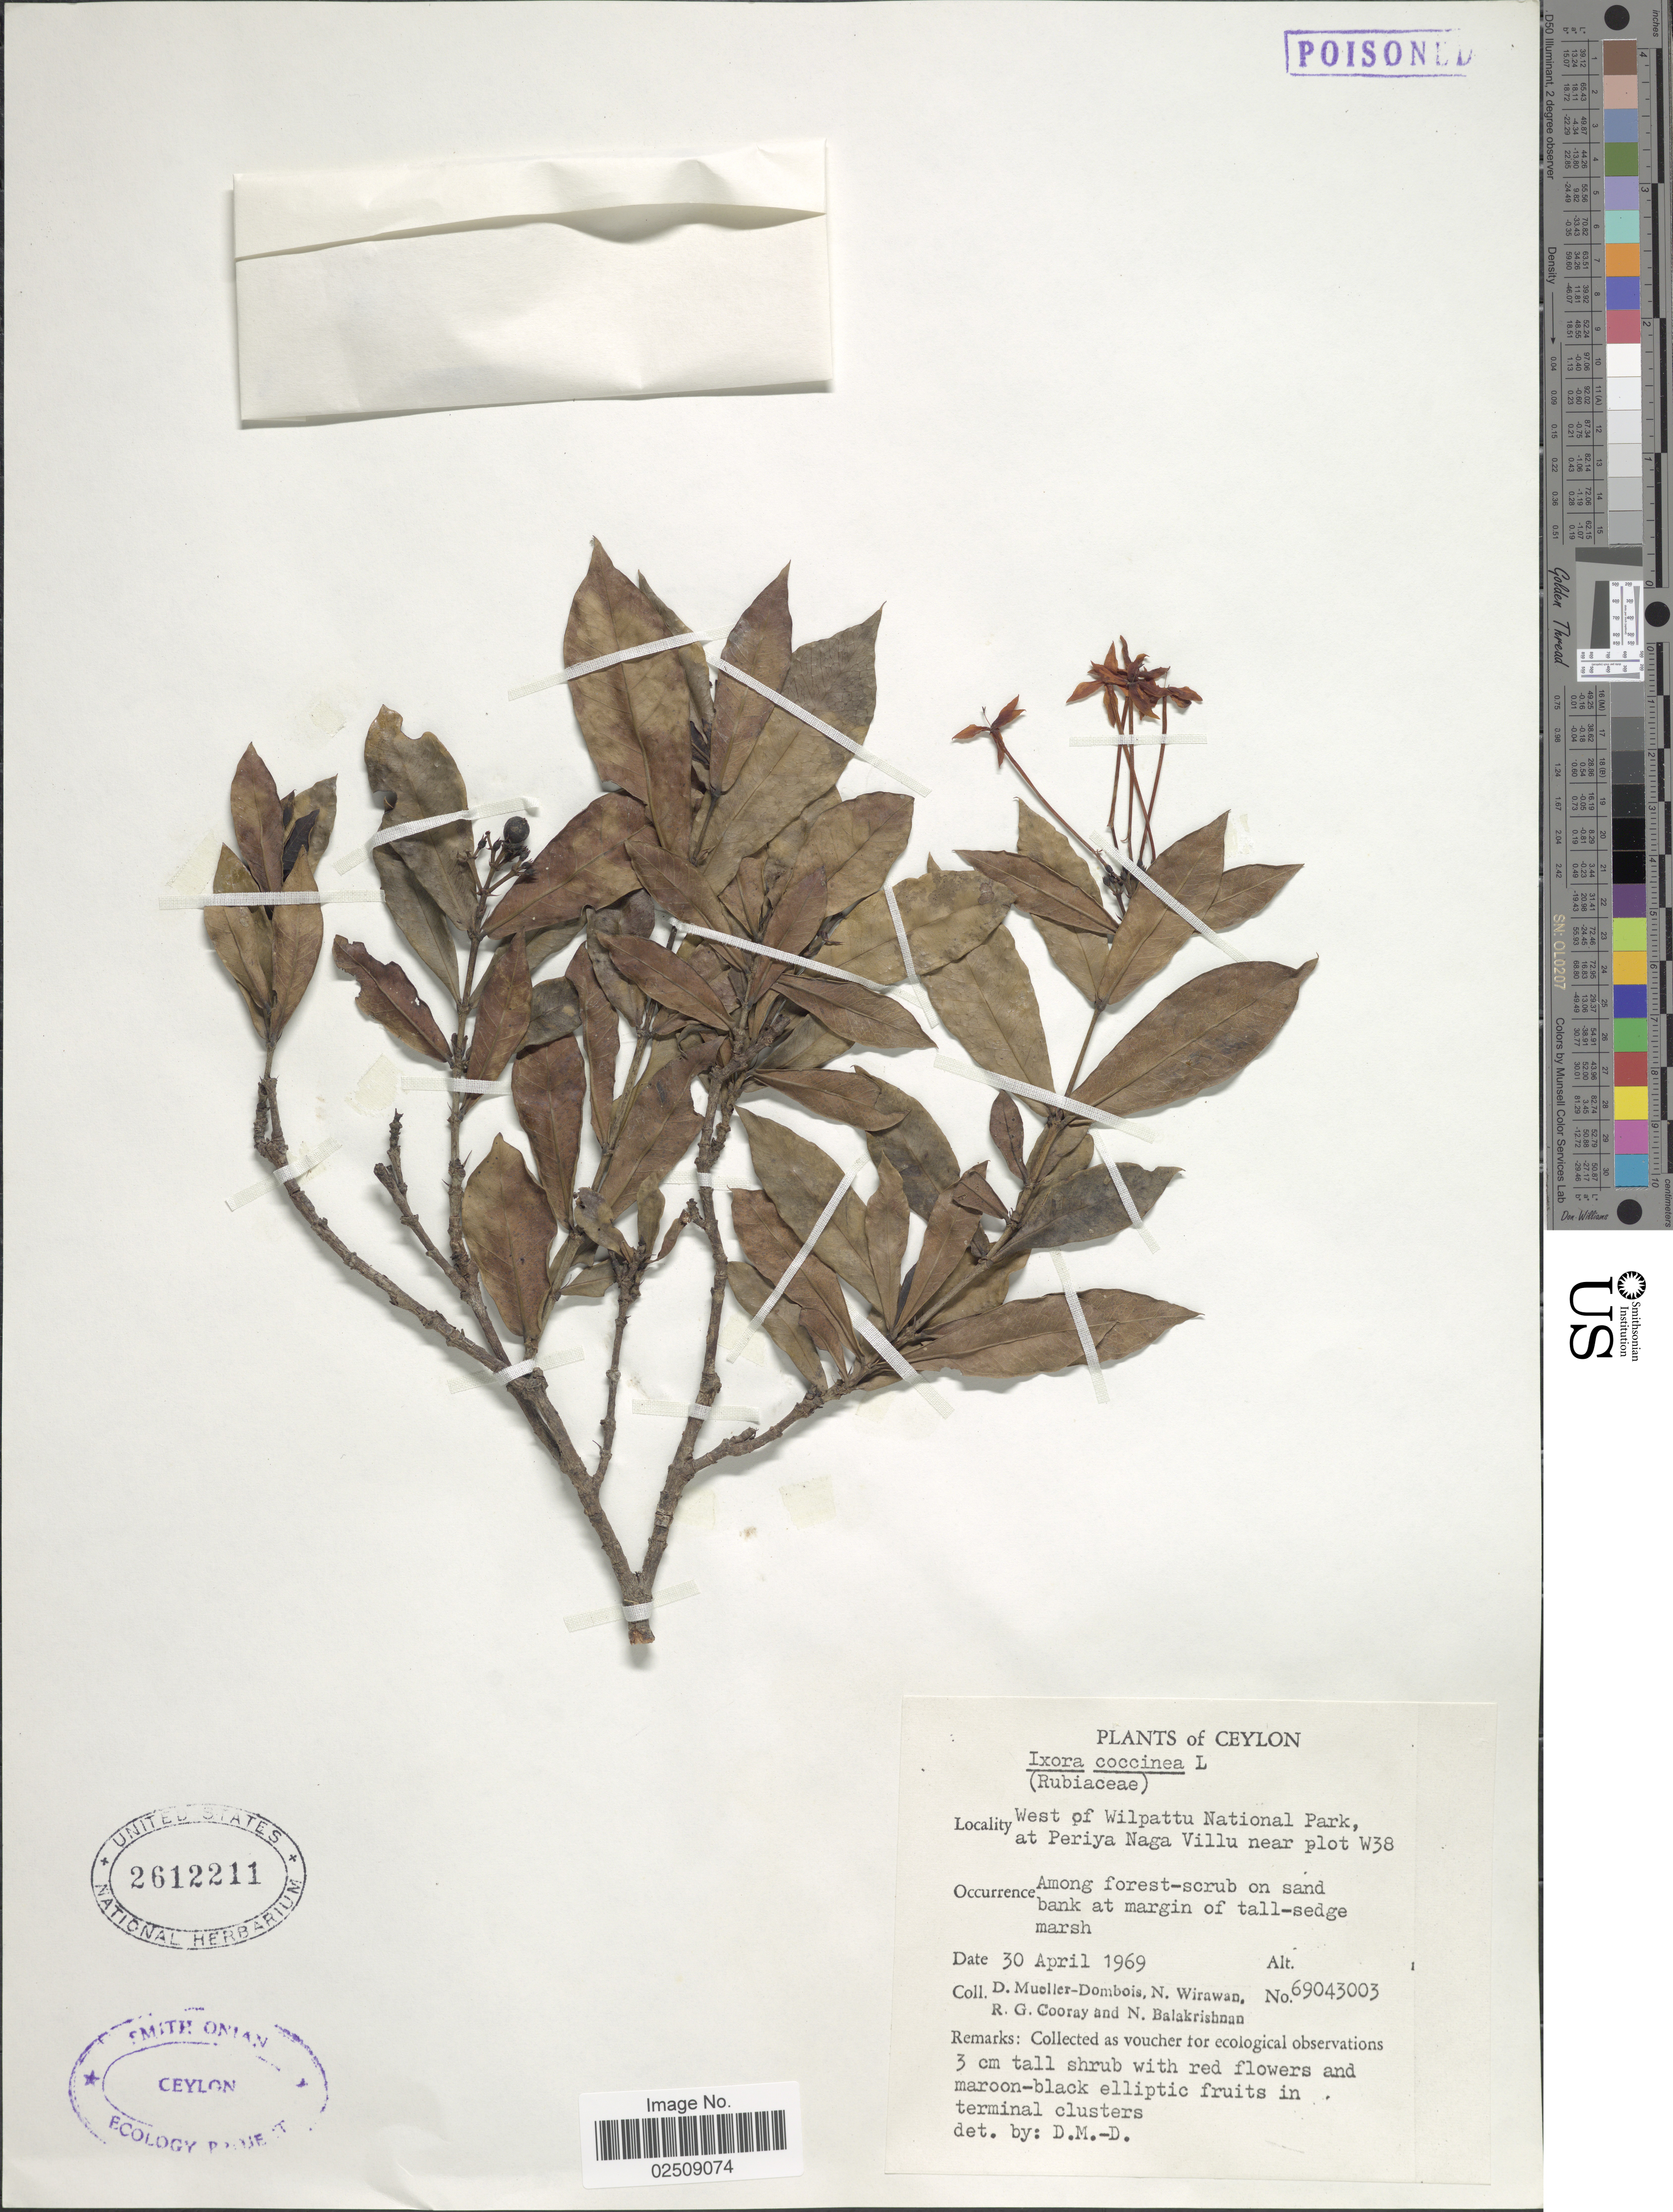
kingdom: Plantae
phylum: Tracheophyta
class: Magnoliopsida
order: Gentianales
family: Rubiaceae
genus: Ixora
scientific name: Ixora coccinea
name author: L.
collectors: D. Mueller-Dombois, N. Wirawan, R. Cooray & N. Balakrishnan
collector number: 69043003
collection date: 1969-04-30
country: Sri Lanka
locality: Ceylon. West of wilpattu National Park, at Periya Naga Villu near plot W38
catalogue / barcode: US 2612211